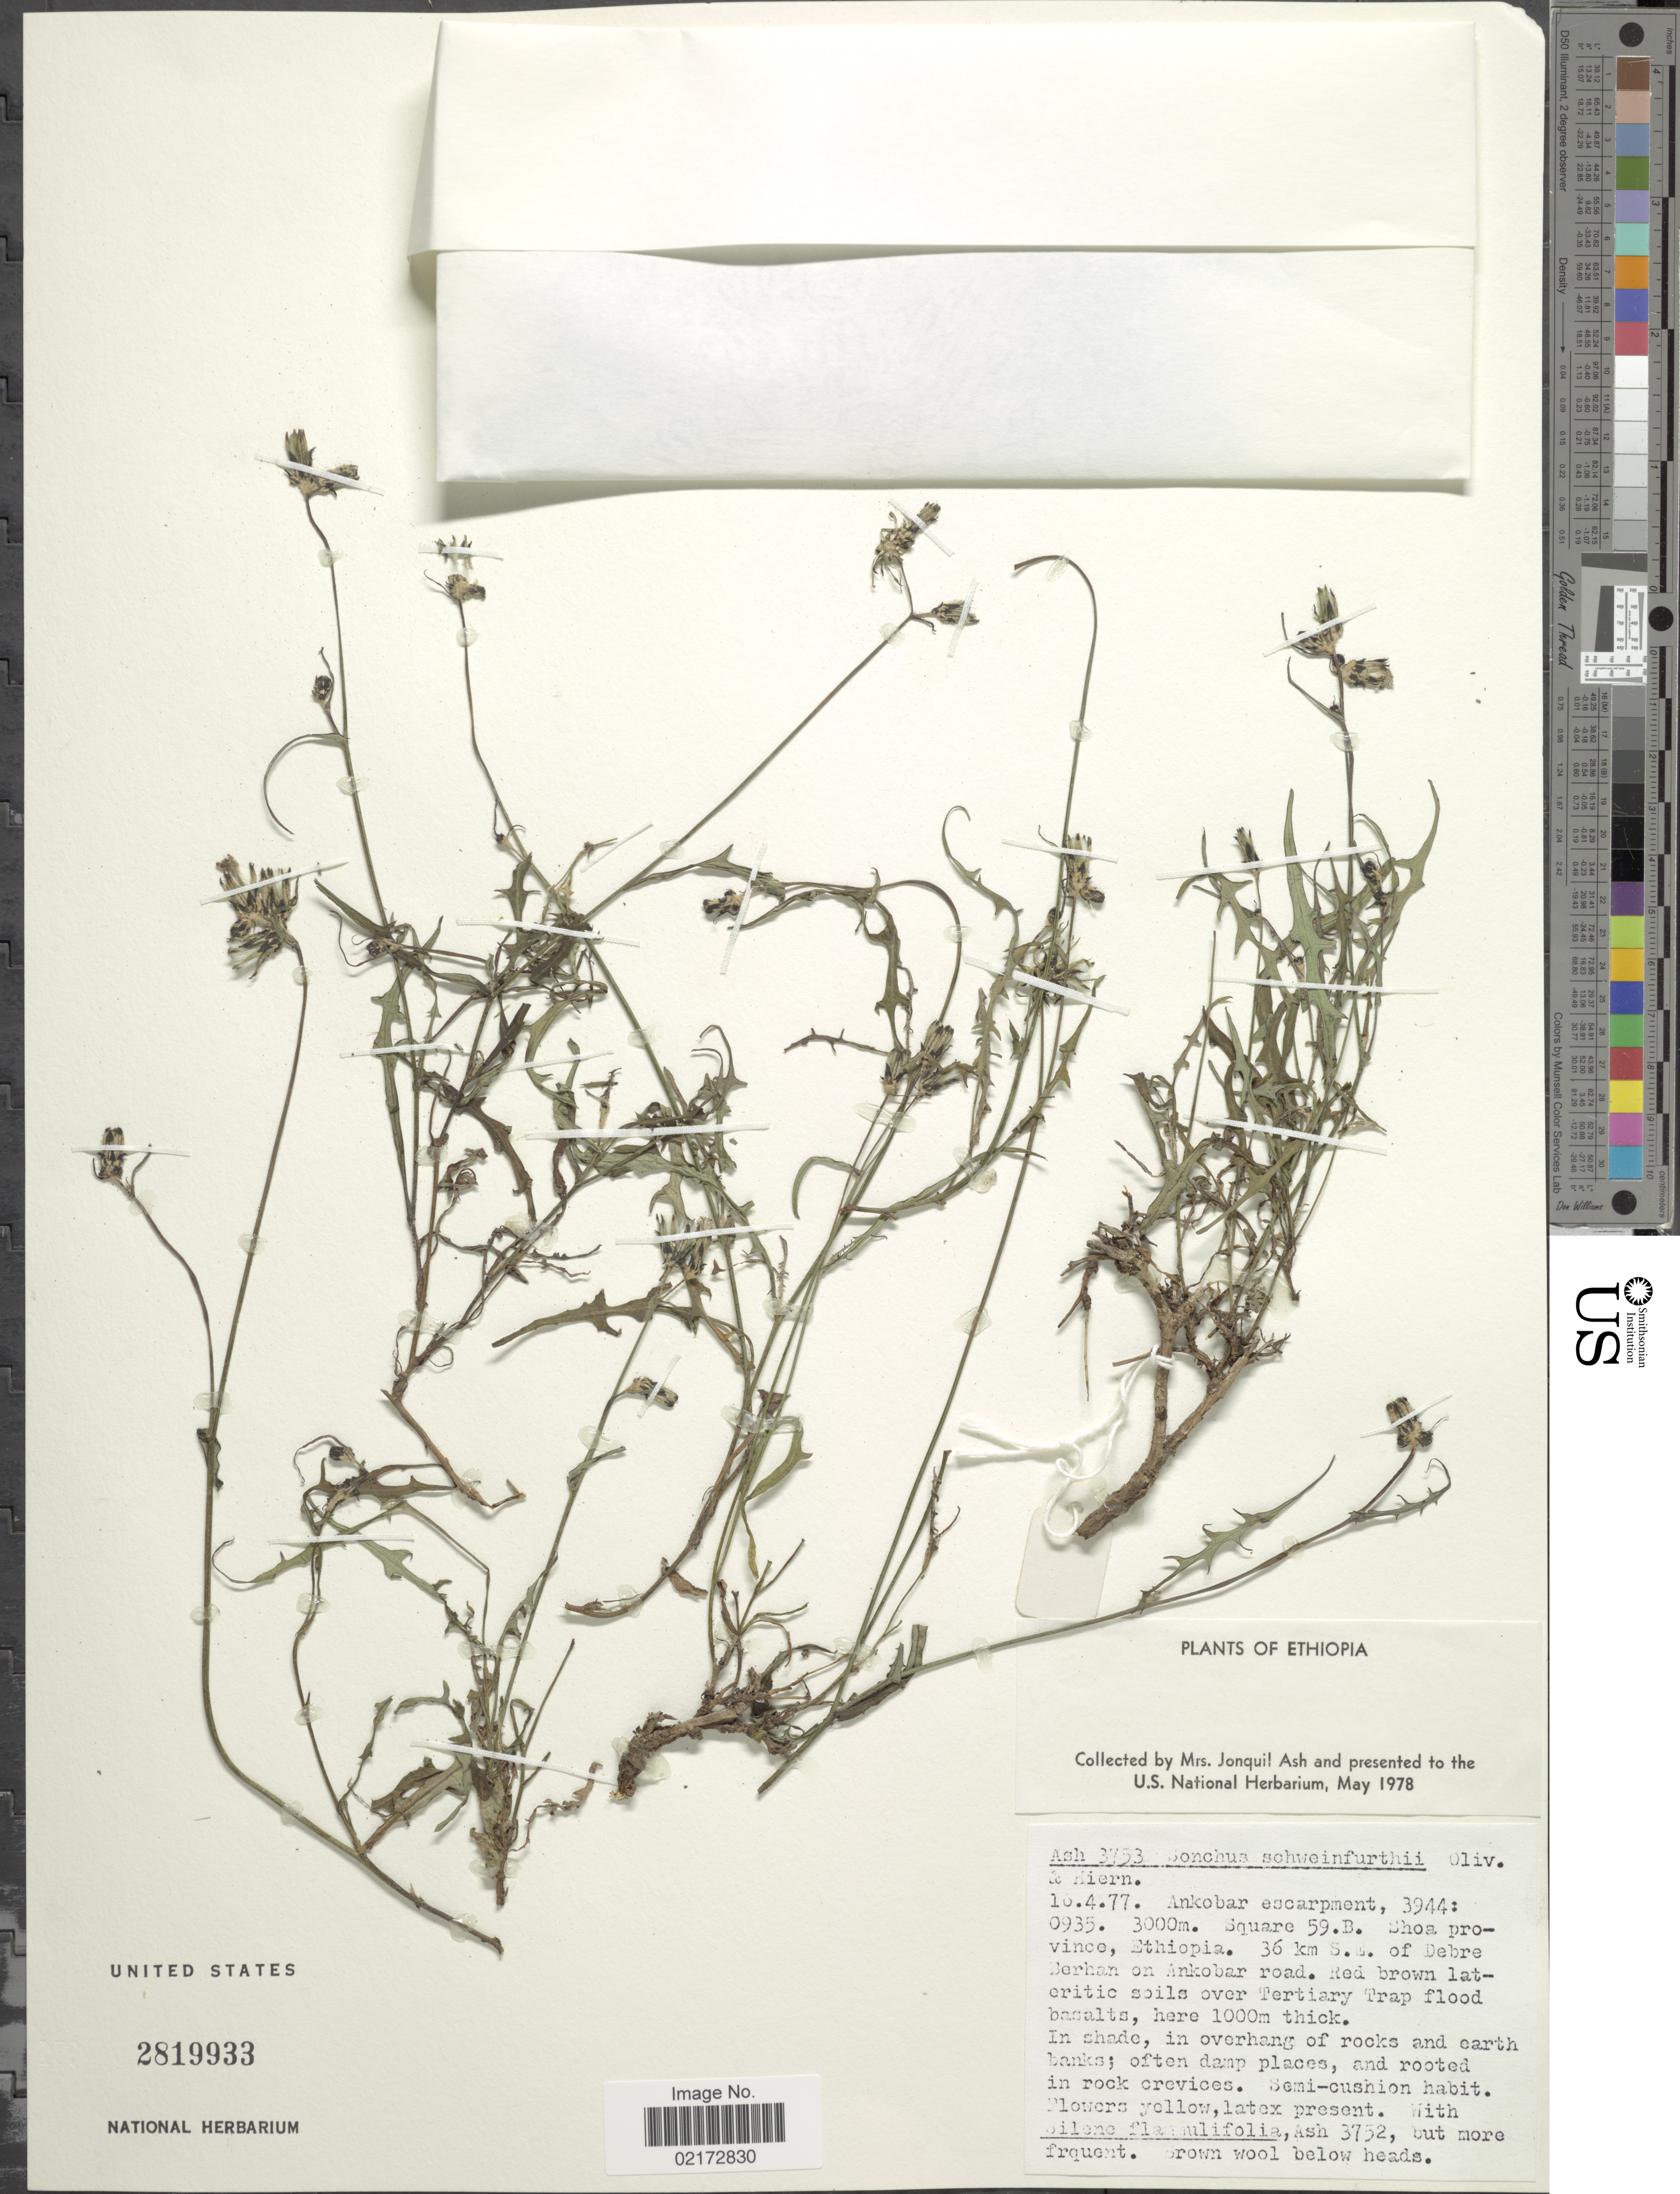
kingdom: Plantae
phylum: Tracheophyta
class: Magnoliopsida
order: Asterales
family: Asteraceae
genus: Sonchus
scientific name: Sonchus schweinfurthii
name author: Oliv. & Hiern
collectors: J. Ash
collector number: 3753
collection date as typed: Transcribed d/m/y: 16/4/77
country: Ethiopia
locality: Ankobar escarpment, square 59B, Shoa Province, 36 km S. E of Debre Berhan on Ankobar road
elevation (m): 3000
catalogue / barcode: US 2819933